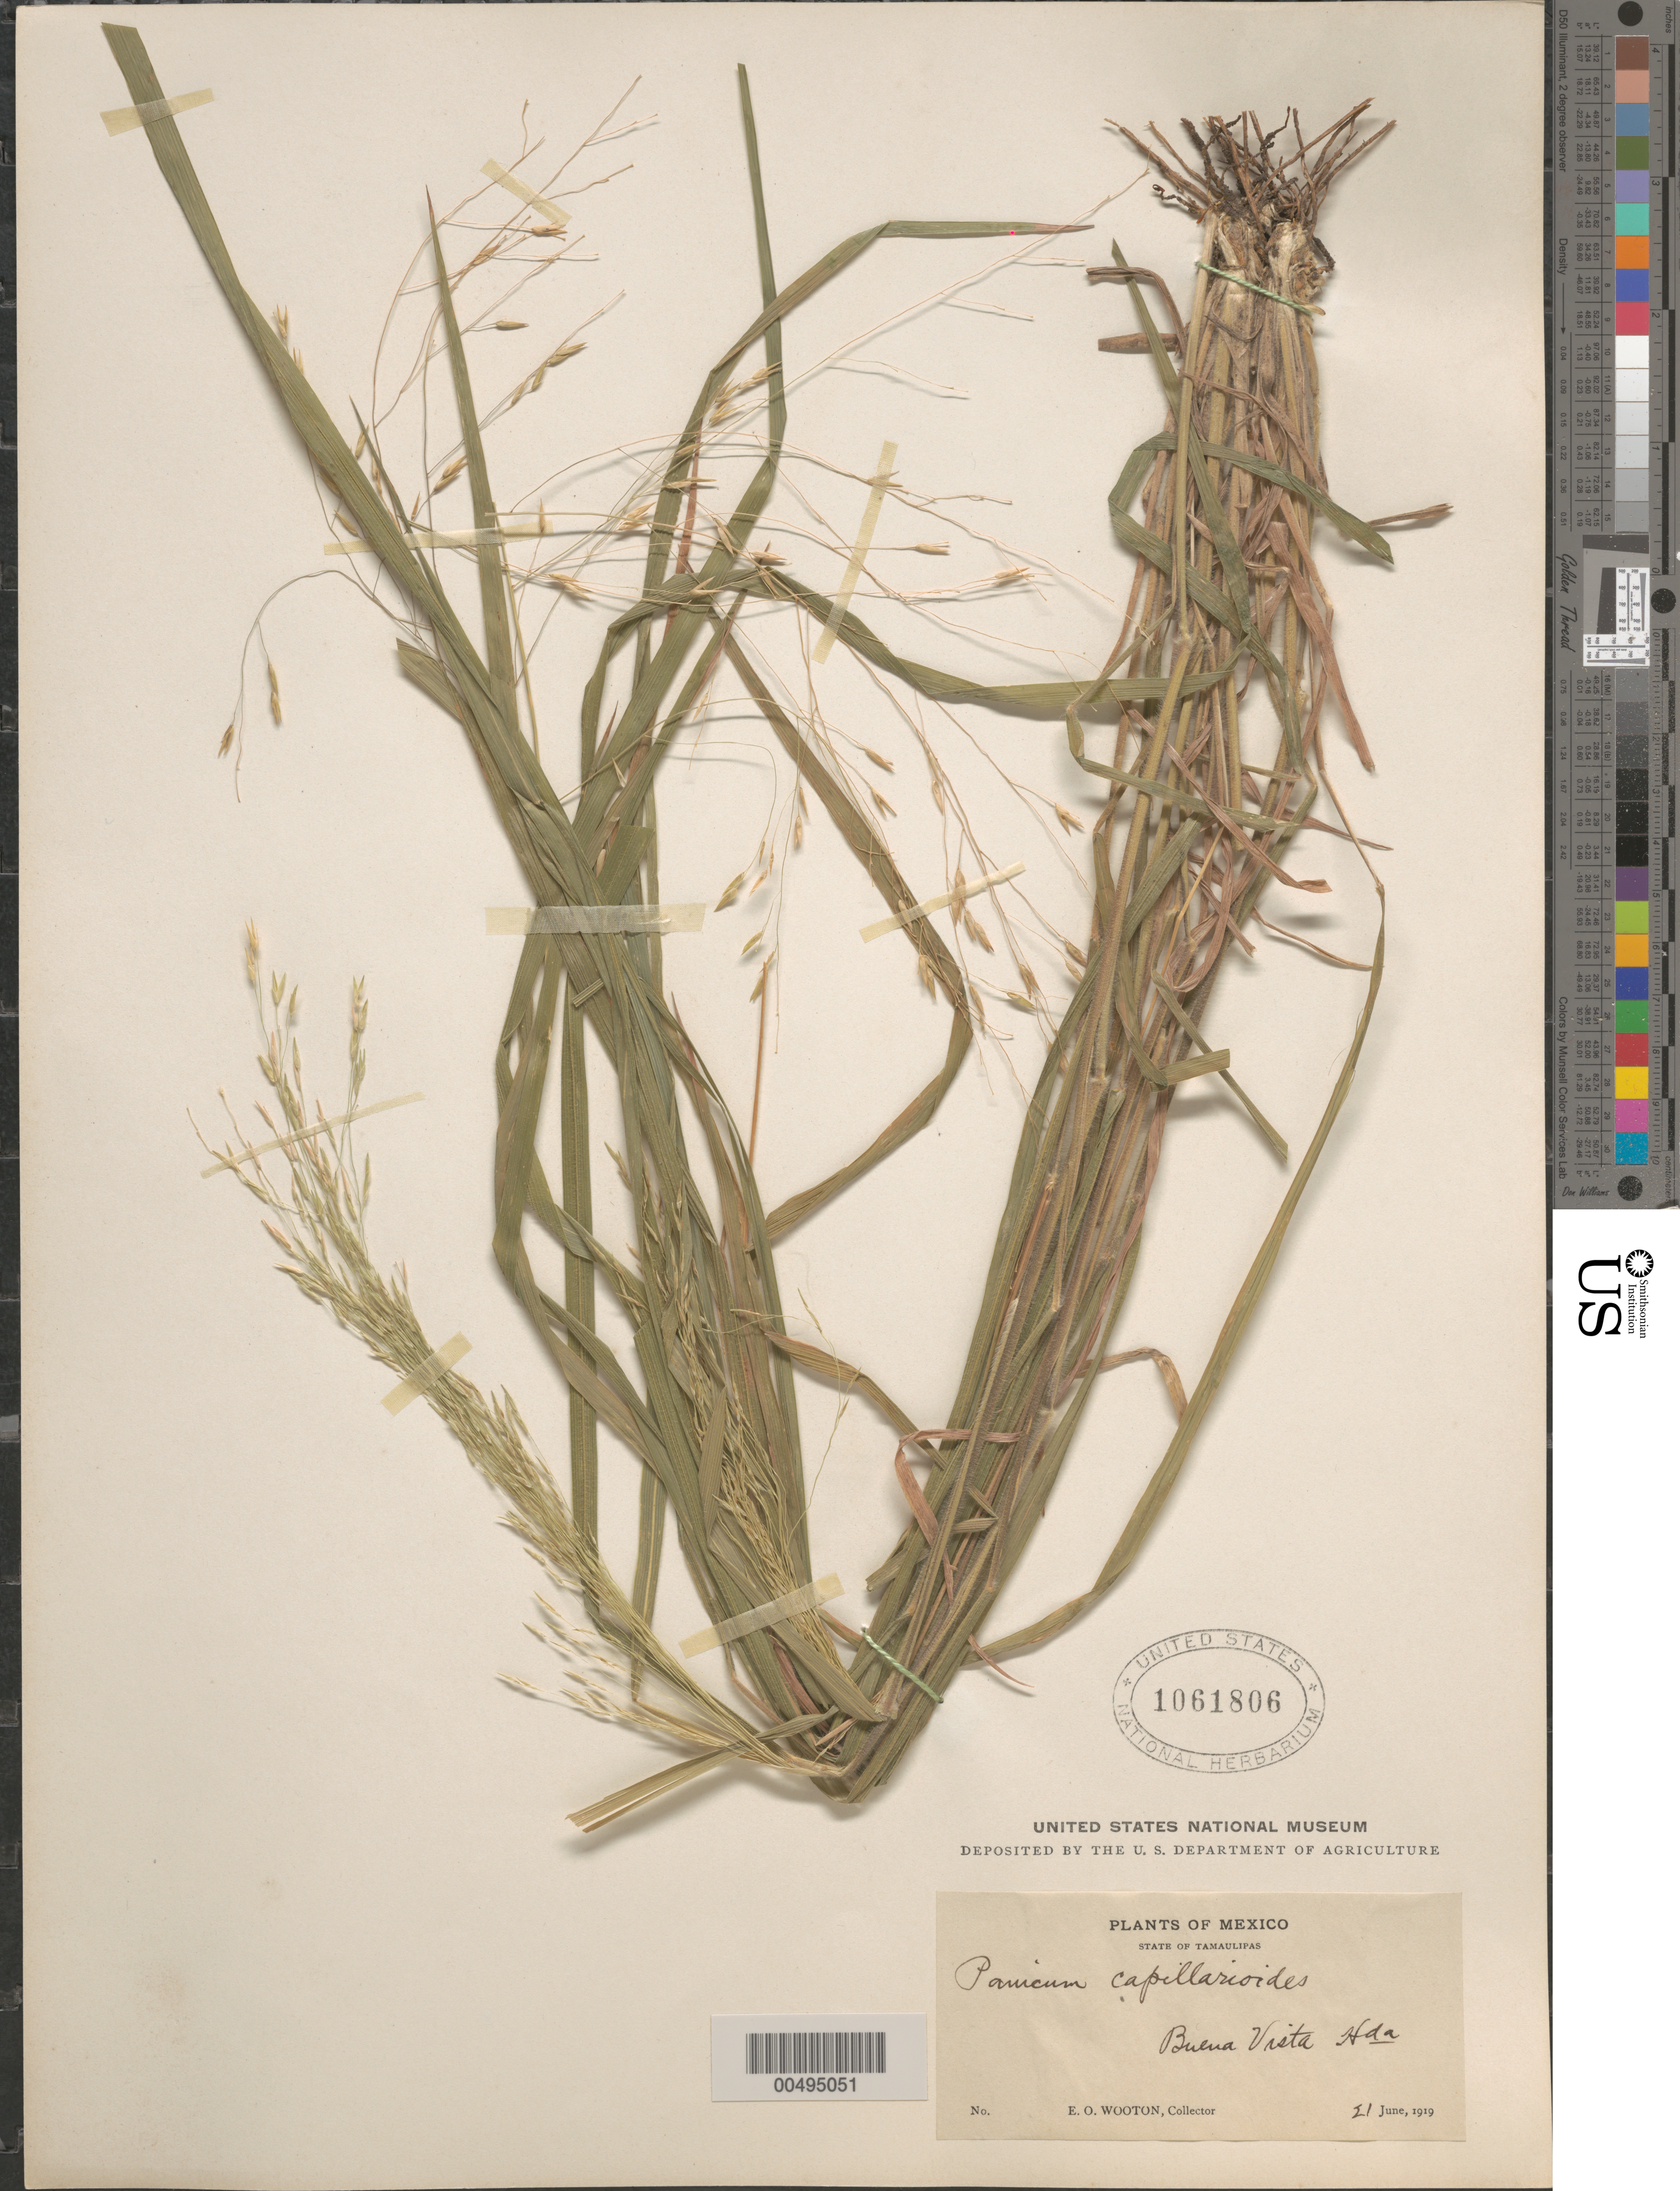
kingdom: Plantae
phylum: Tracheophyta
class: Liliopsida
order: Poales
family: Poaceae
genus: Panicum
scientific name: Panicum capillarioides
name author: Vasey in J.M. Coult.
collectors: E. O. Wooton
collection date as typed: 21 Jun 1919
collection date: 1919-06-21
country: Mexico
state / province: Tamaulipas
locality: Buena Vista Hda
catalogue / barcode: US 1061806